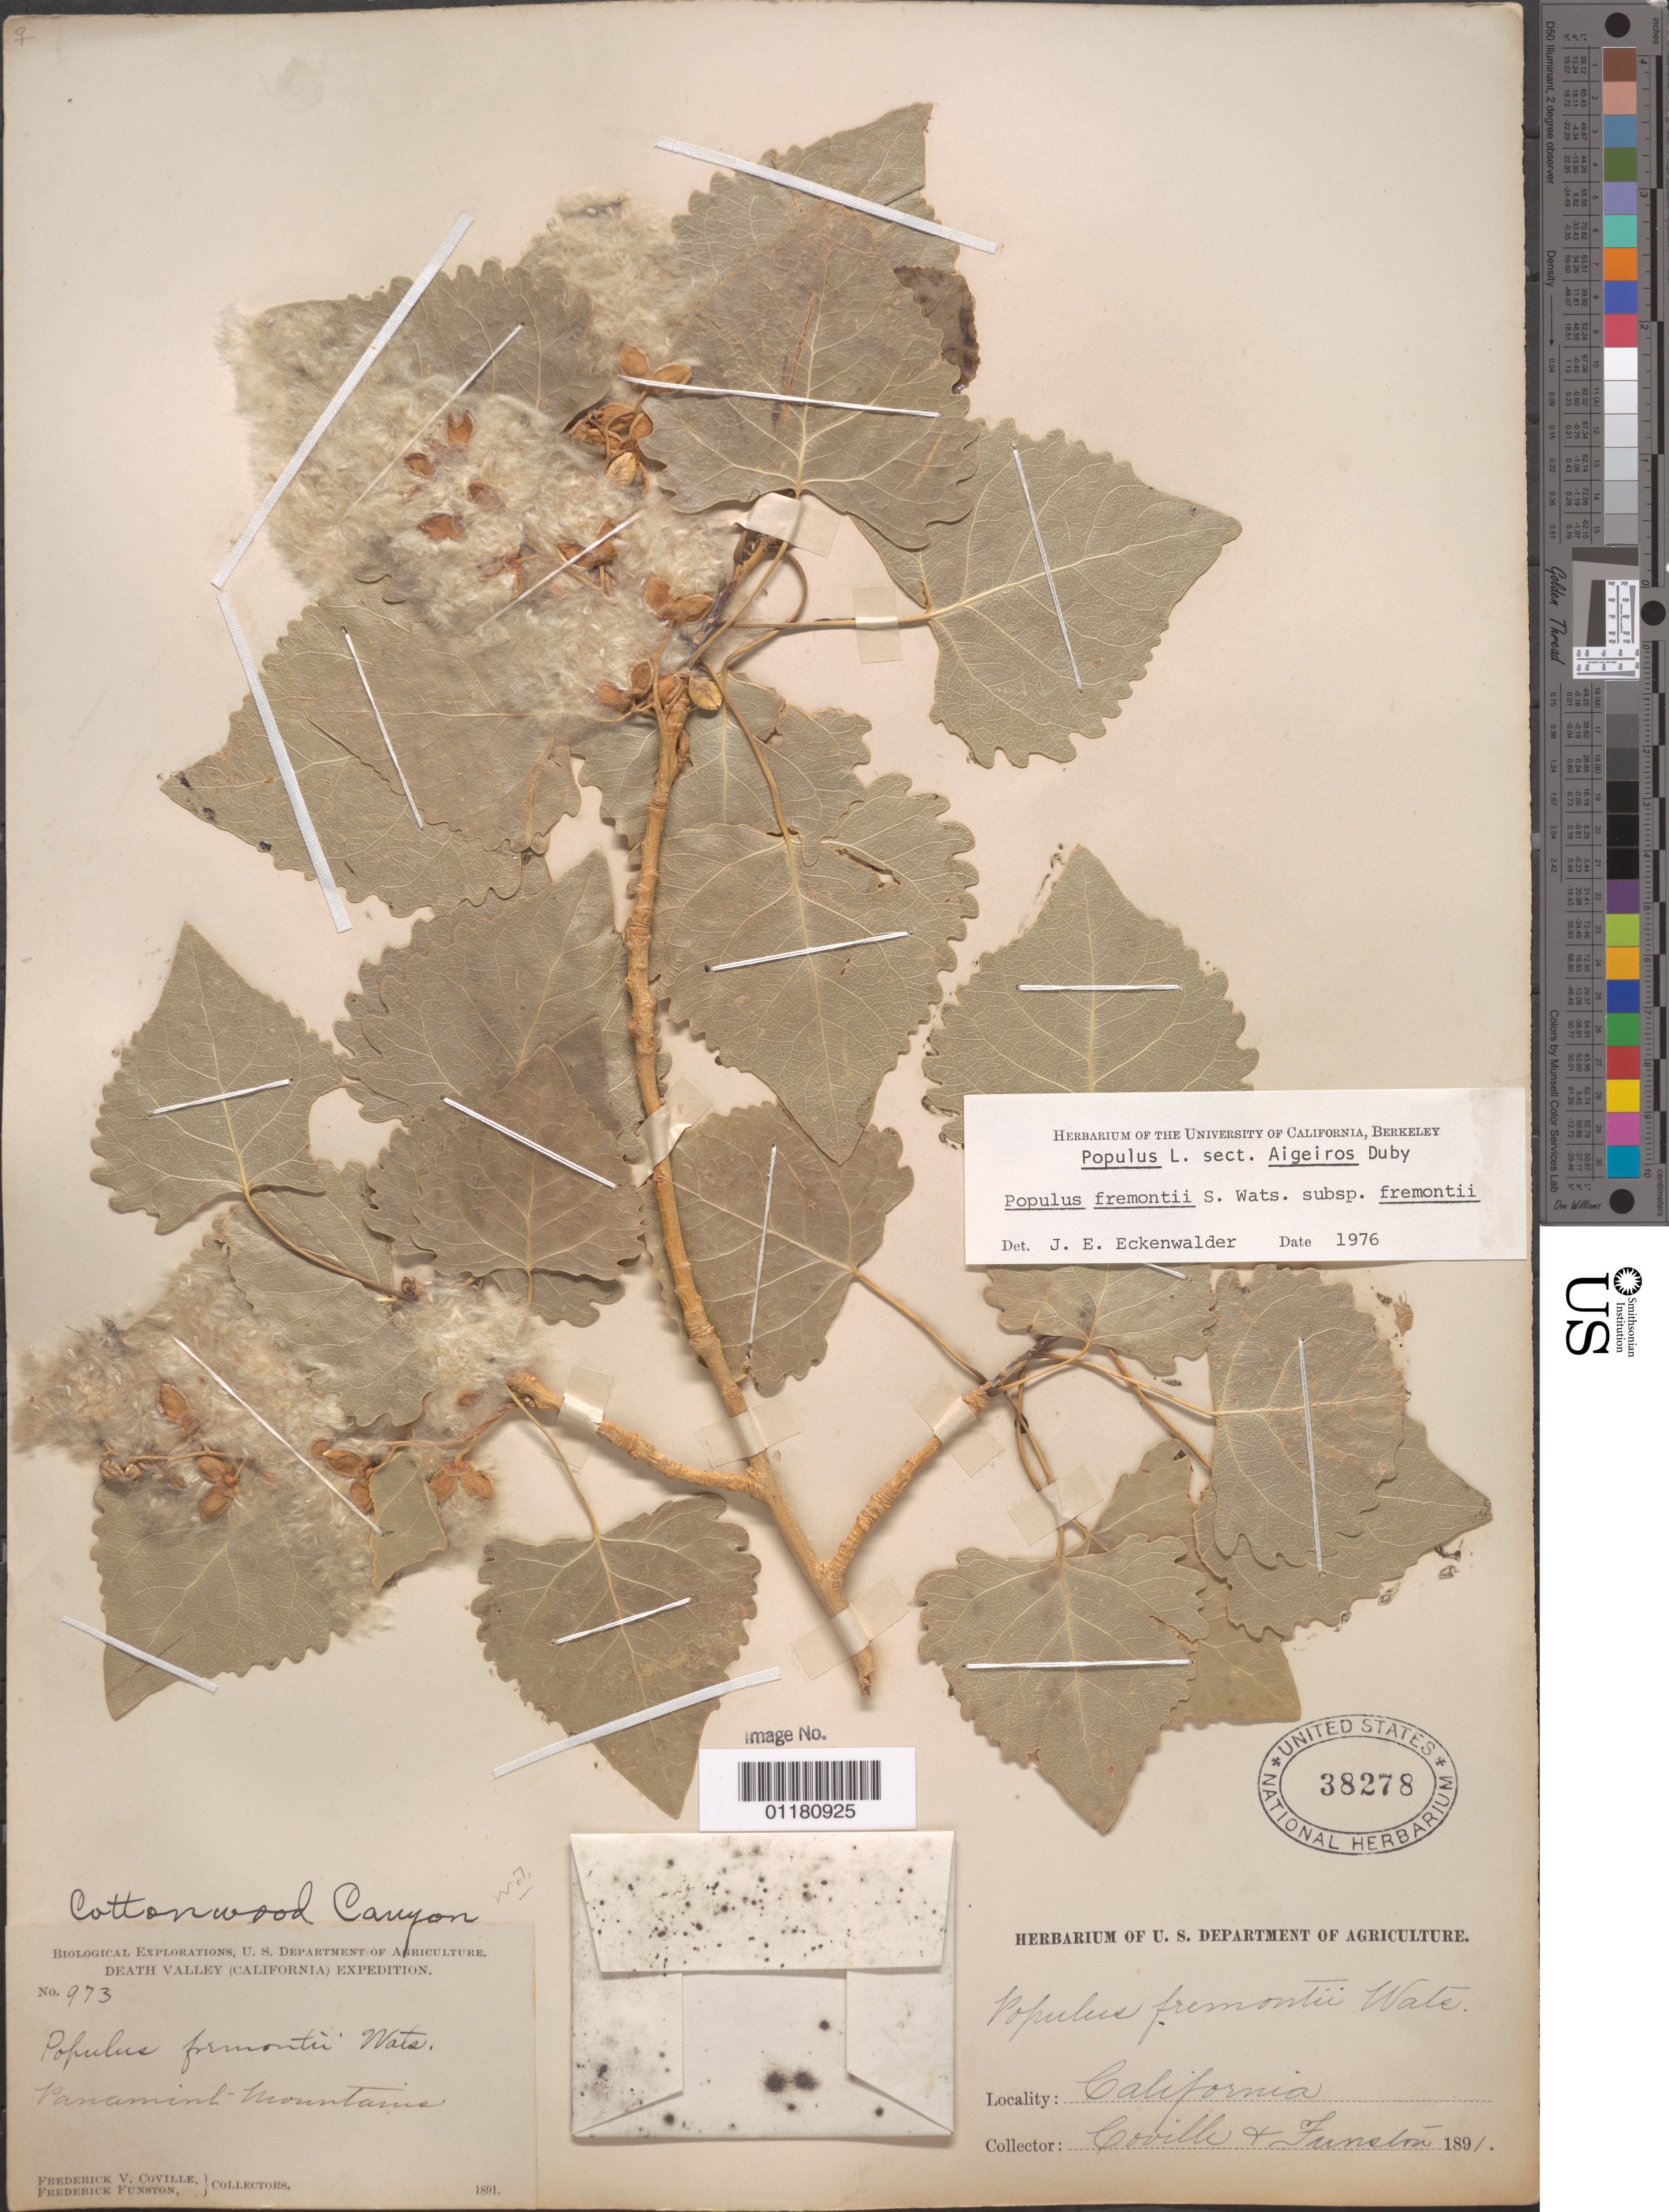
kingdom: Plantae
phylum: Tracheophyta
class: Magnoliopsida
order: Malpighiales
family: Salicaceae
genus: Populus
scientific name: Populus fremontii subsp. fremontii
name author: S. Watson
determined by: Eckenwalder, James E.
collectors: F. V. Coville & F. Funston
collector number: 973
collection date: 1891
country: United States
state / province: California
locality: Panamint Mts.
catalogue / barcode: US 38278